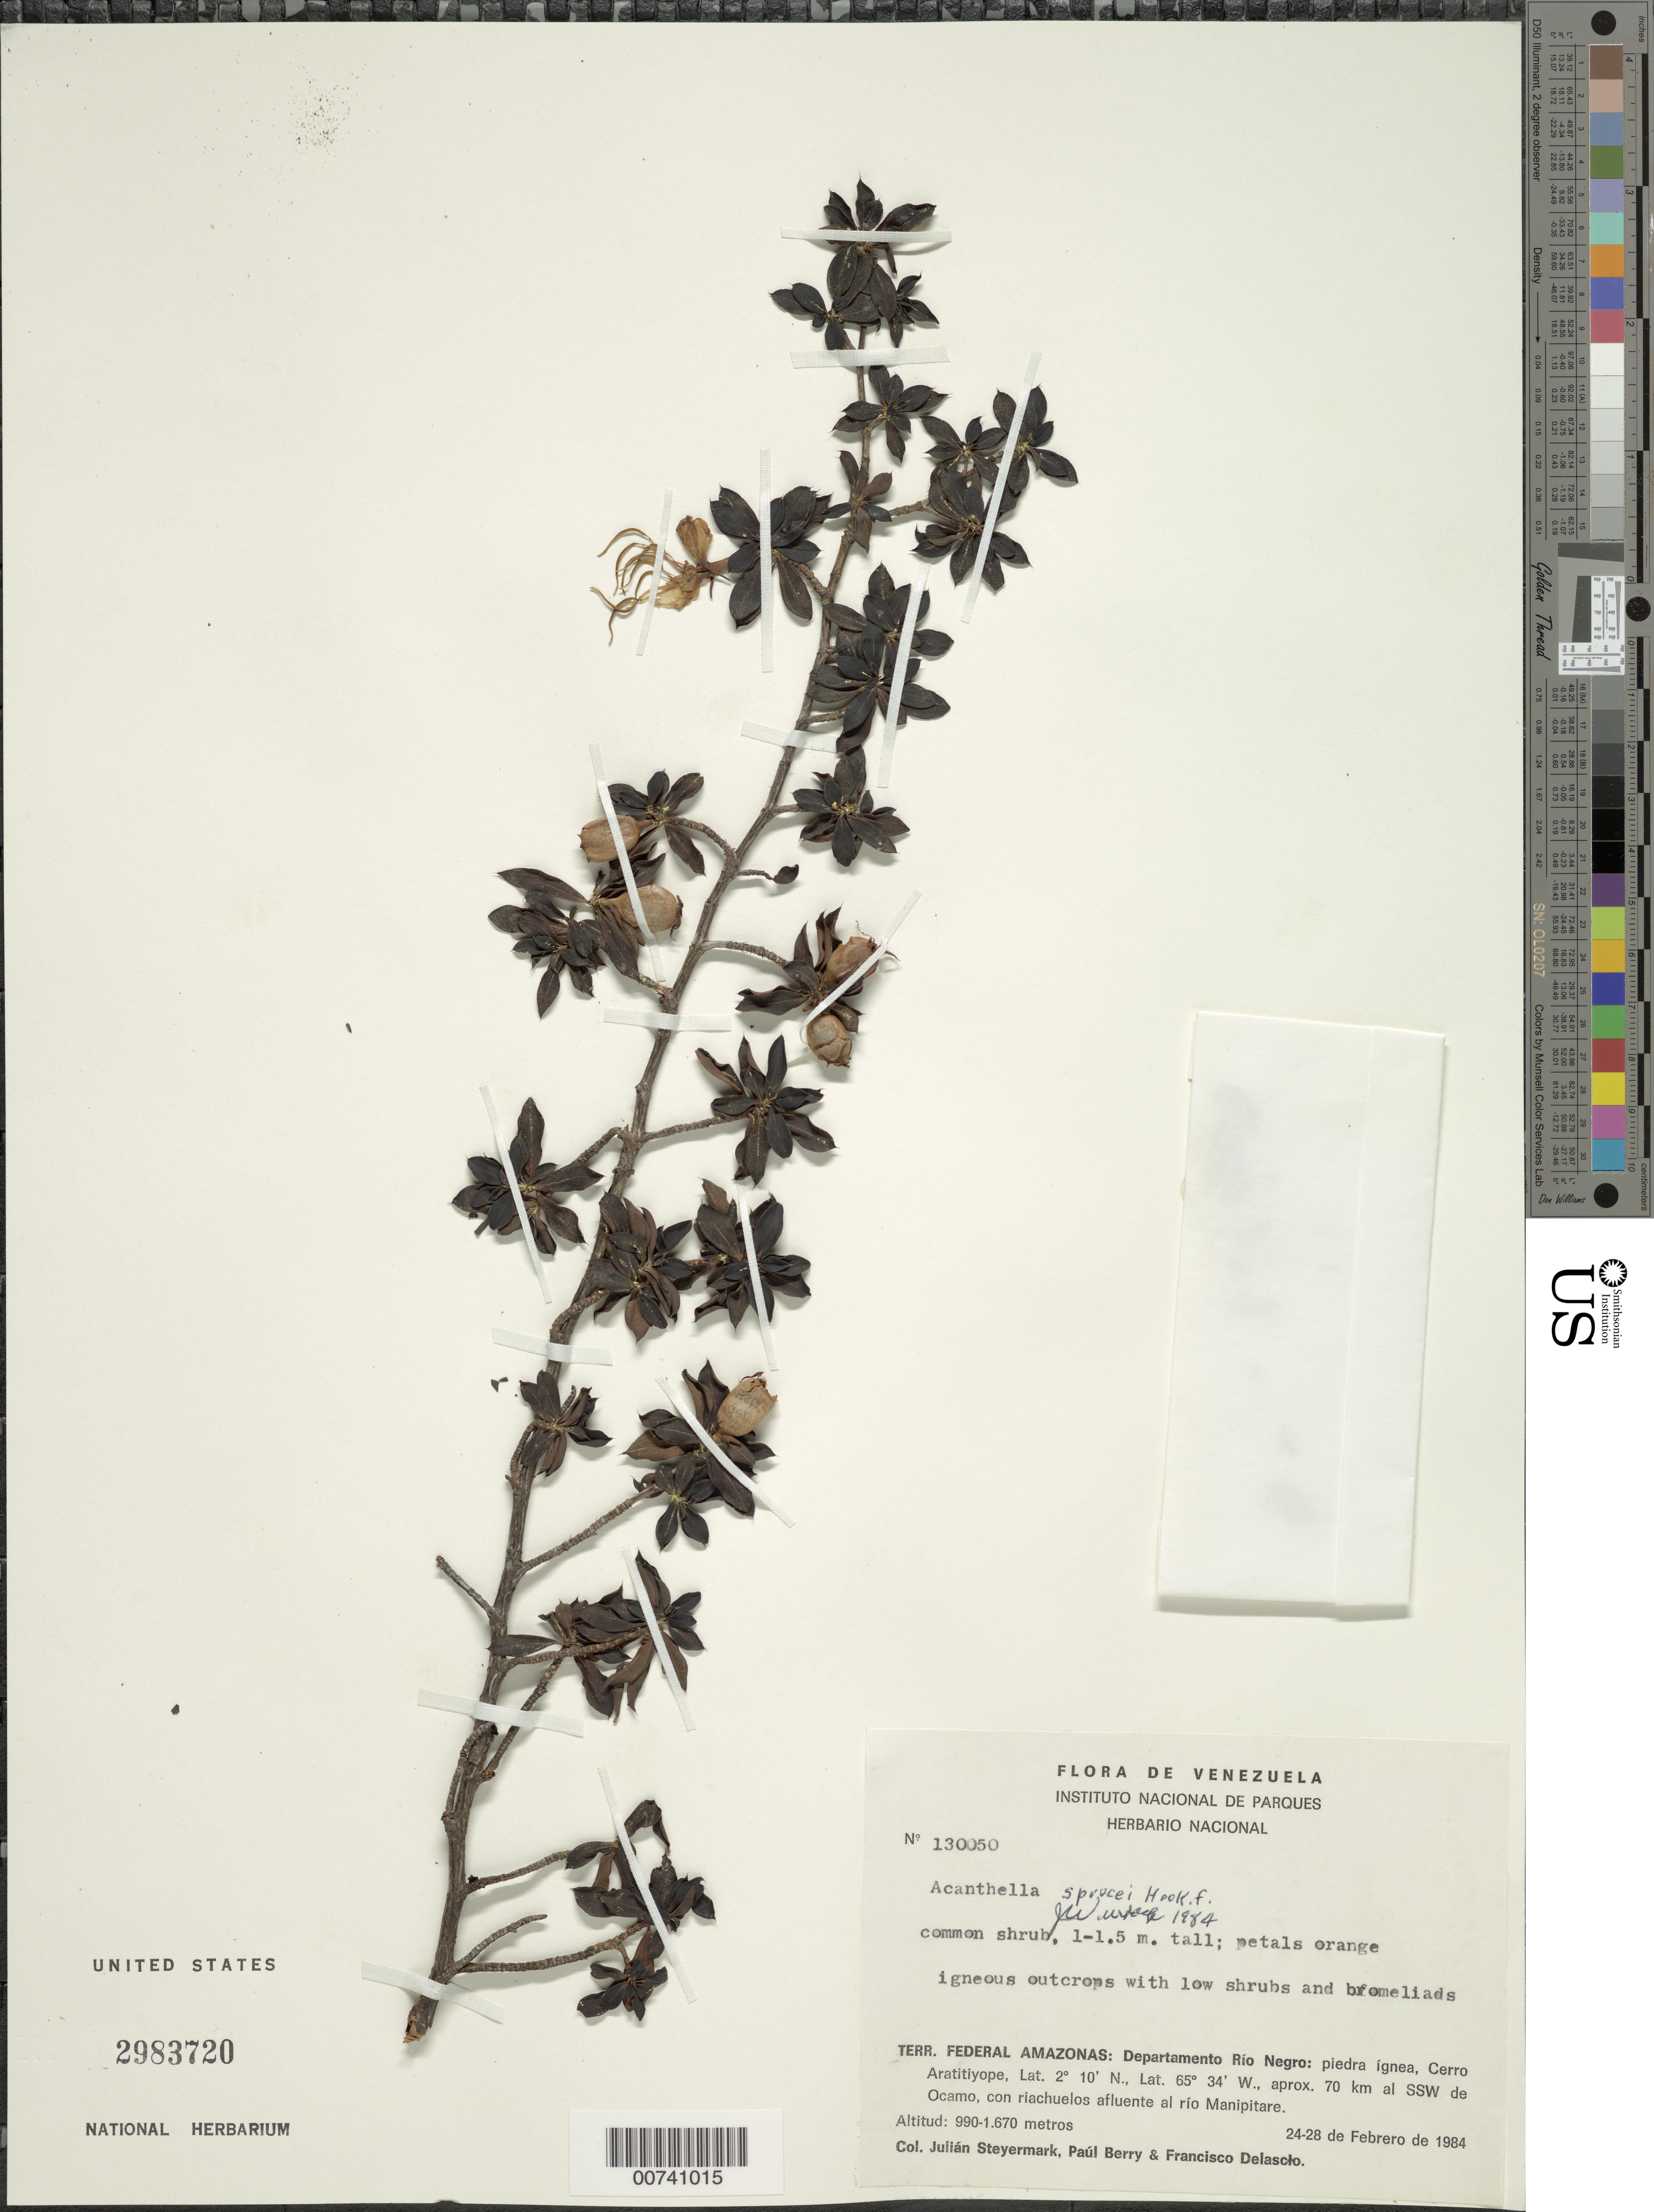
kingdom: Plantae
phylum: Tracheophyta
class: Magnoliopsida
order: Myrtales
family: Melastomataceae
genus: Acanthella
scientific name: Acanthella sprucei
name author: Benth. & Hook. f.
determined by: Wurdack, John J., (US), US (UNITED STATES)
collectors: J. Steyermark, P. Berry & F. Delascio C.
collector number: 130050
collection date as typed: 24-Feb-84 to 28-Feb-84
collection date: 1984-02-24/1984-02-28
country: Venezuela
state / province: Amazonas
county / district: Río Negro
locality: Cerro Aratitiyope, approx. 70 km SSW of Ocamo, con riachuelos afluente al Río Manipitare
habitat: Igneous outcrops with low shrubs and bromeliads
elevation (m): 990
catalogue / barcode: US 2983720